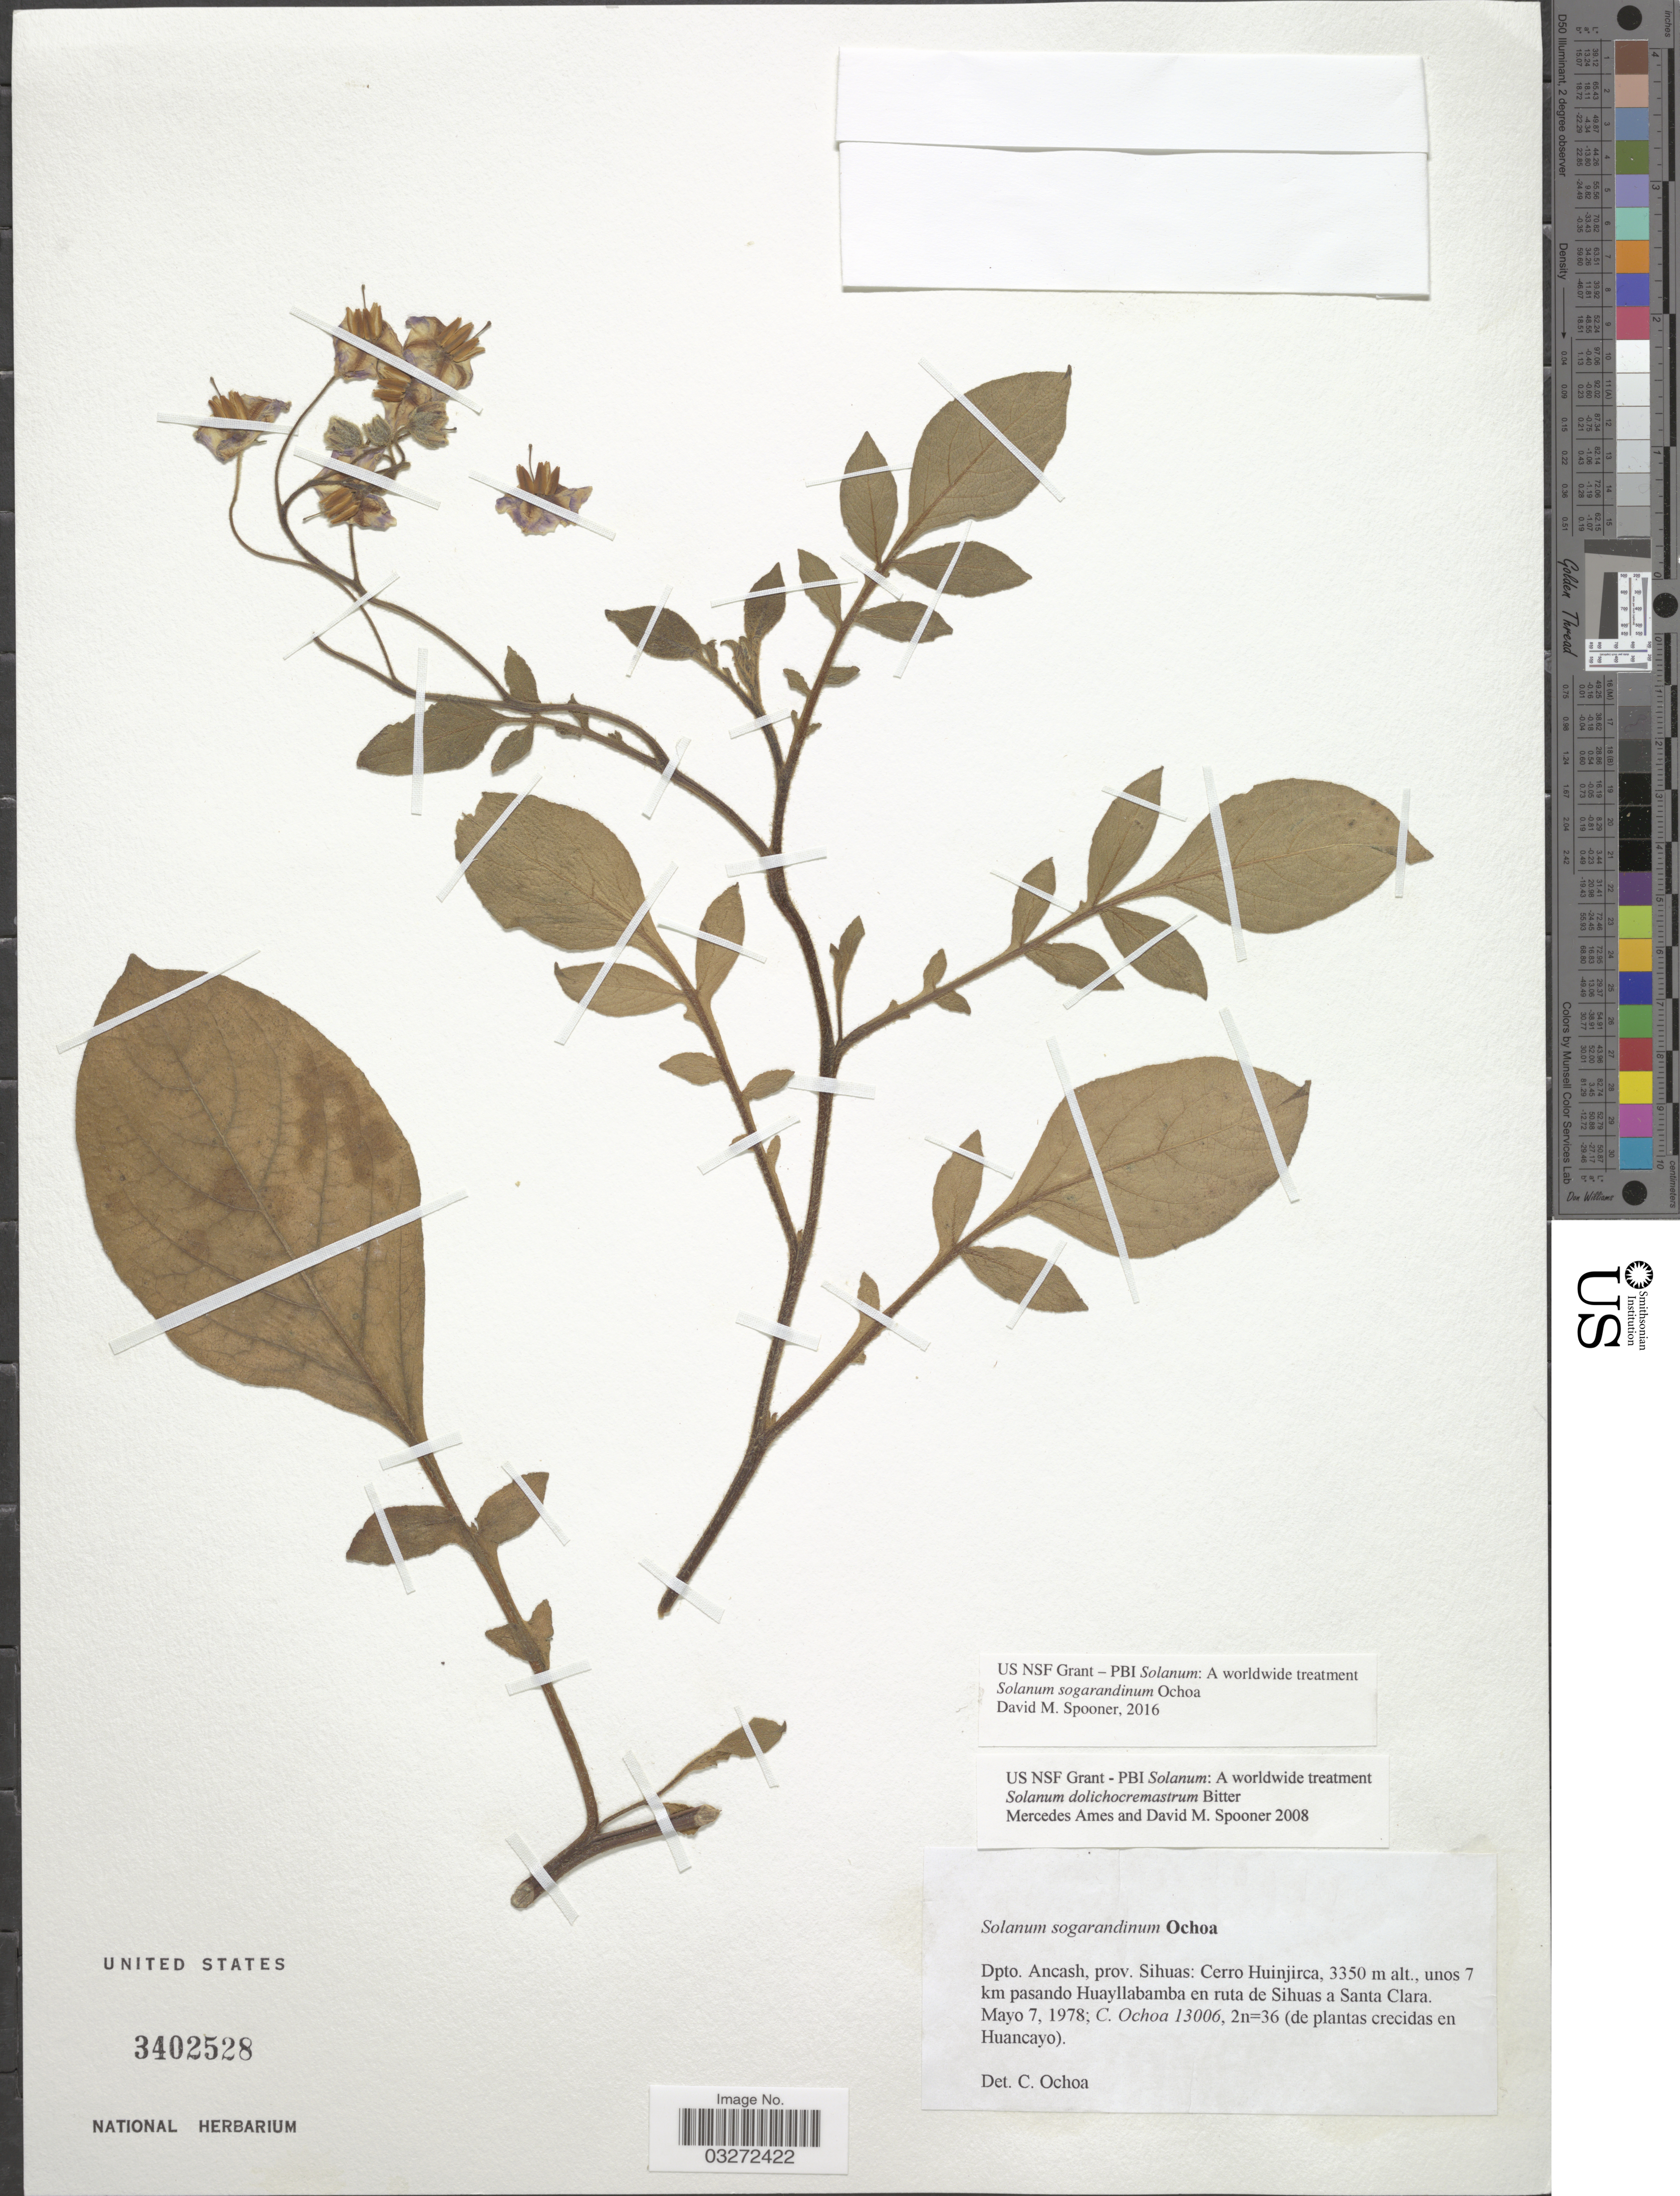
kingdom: Plantae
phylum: Tracheophyta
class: Magnoliopsida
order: Solanales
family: Solanaceae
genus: Solanum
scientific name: Solanum sogarandinum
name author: Ochoa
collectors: C. Ochoa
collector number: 13006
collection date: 1978-05-07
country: Peru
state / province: Ancash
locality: Dpto. Ancash, prov. Sihuas: Cerro Huinjirca, unos 7 km pasando Huayllabamba en ruta de Sihuas a Santa Clara.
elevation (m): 3350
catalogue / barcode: US 3402528